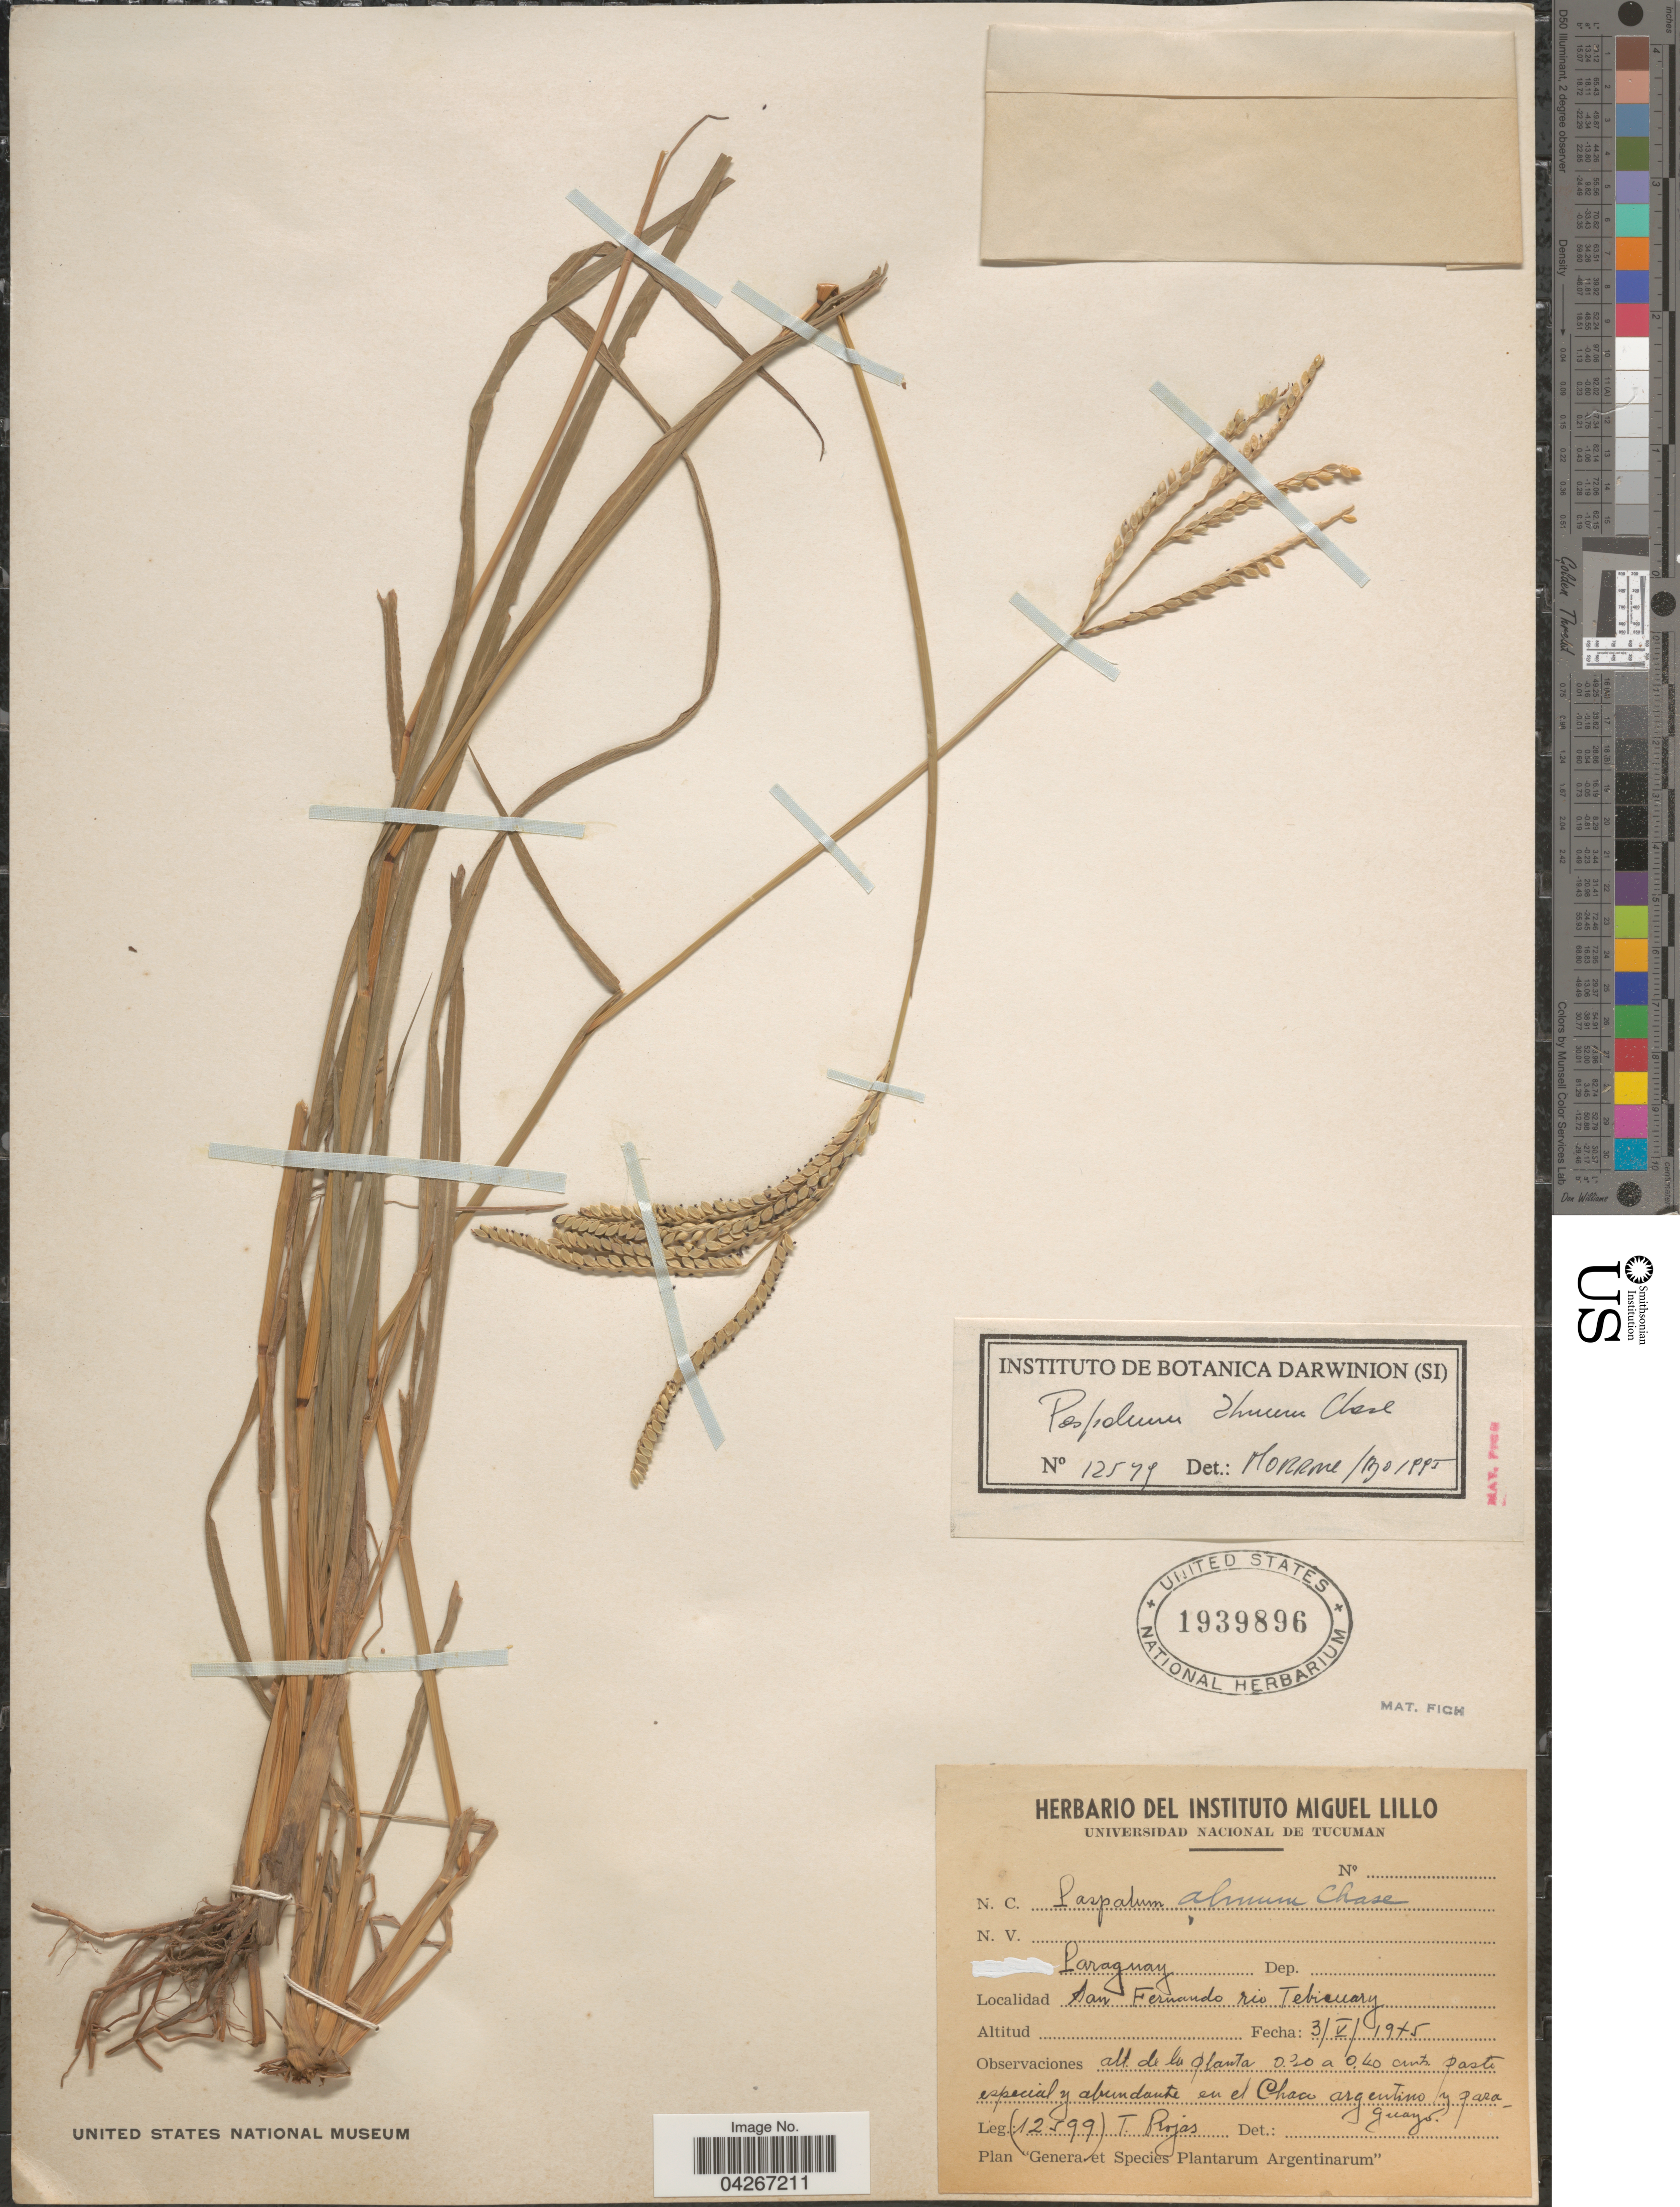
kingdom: Plantae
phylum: Tracheophyta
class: Liliopsida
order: Poales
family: Poaceae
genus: Paspalum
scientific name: Paspalum almum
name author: Chase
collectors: T. Rojas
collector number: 12599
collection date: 1945-05-03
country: Argentina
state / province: Chaco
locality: San Fernando rio Tebicuary. Abundante en el Chaco Argentino y Paraguayo.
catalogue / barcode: US 1939896